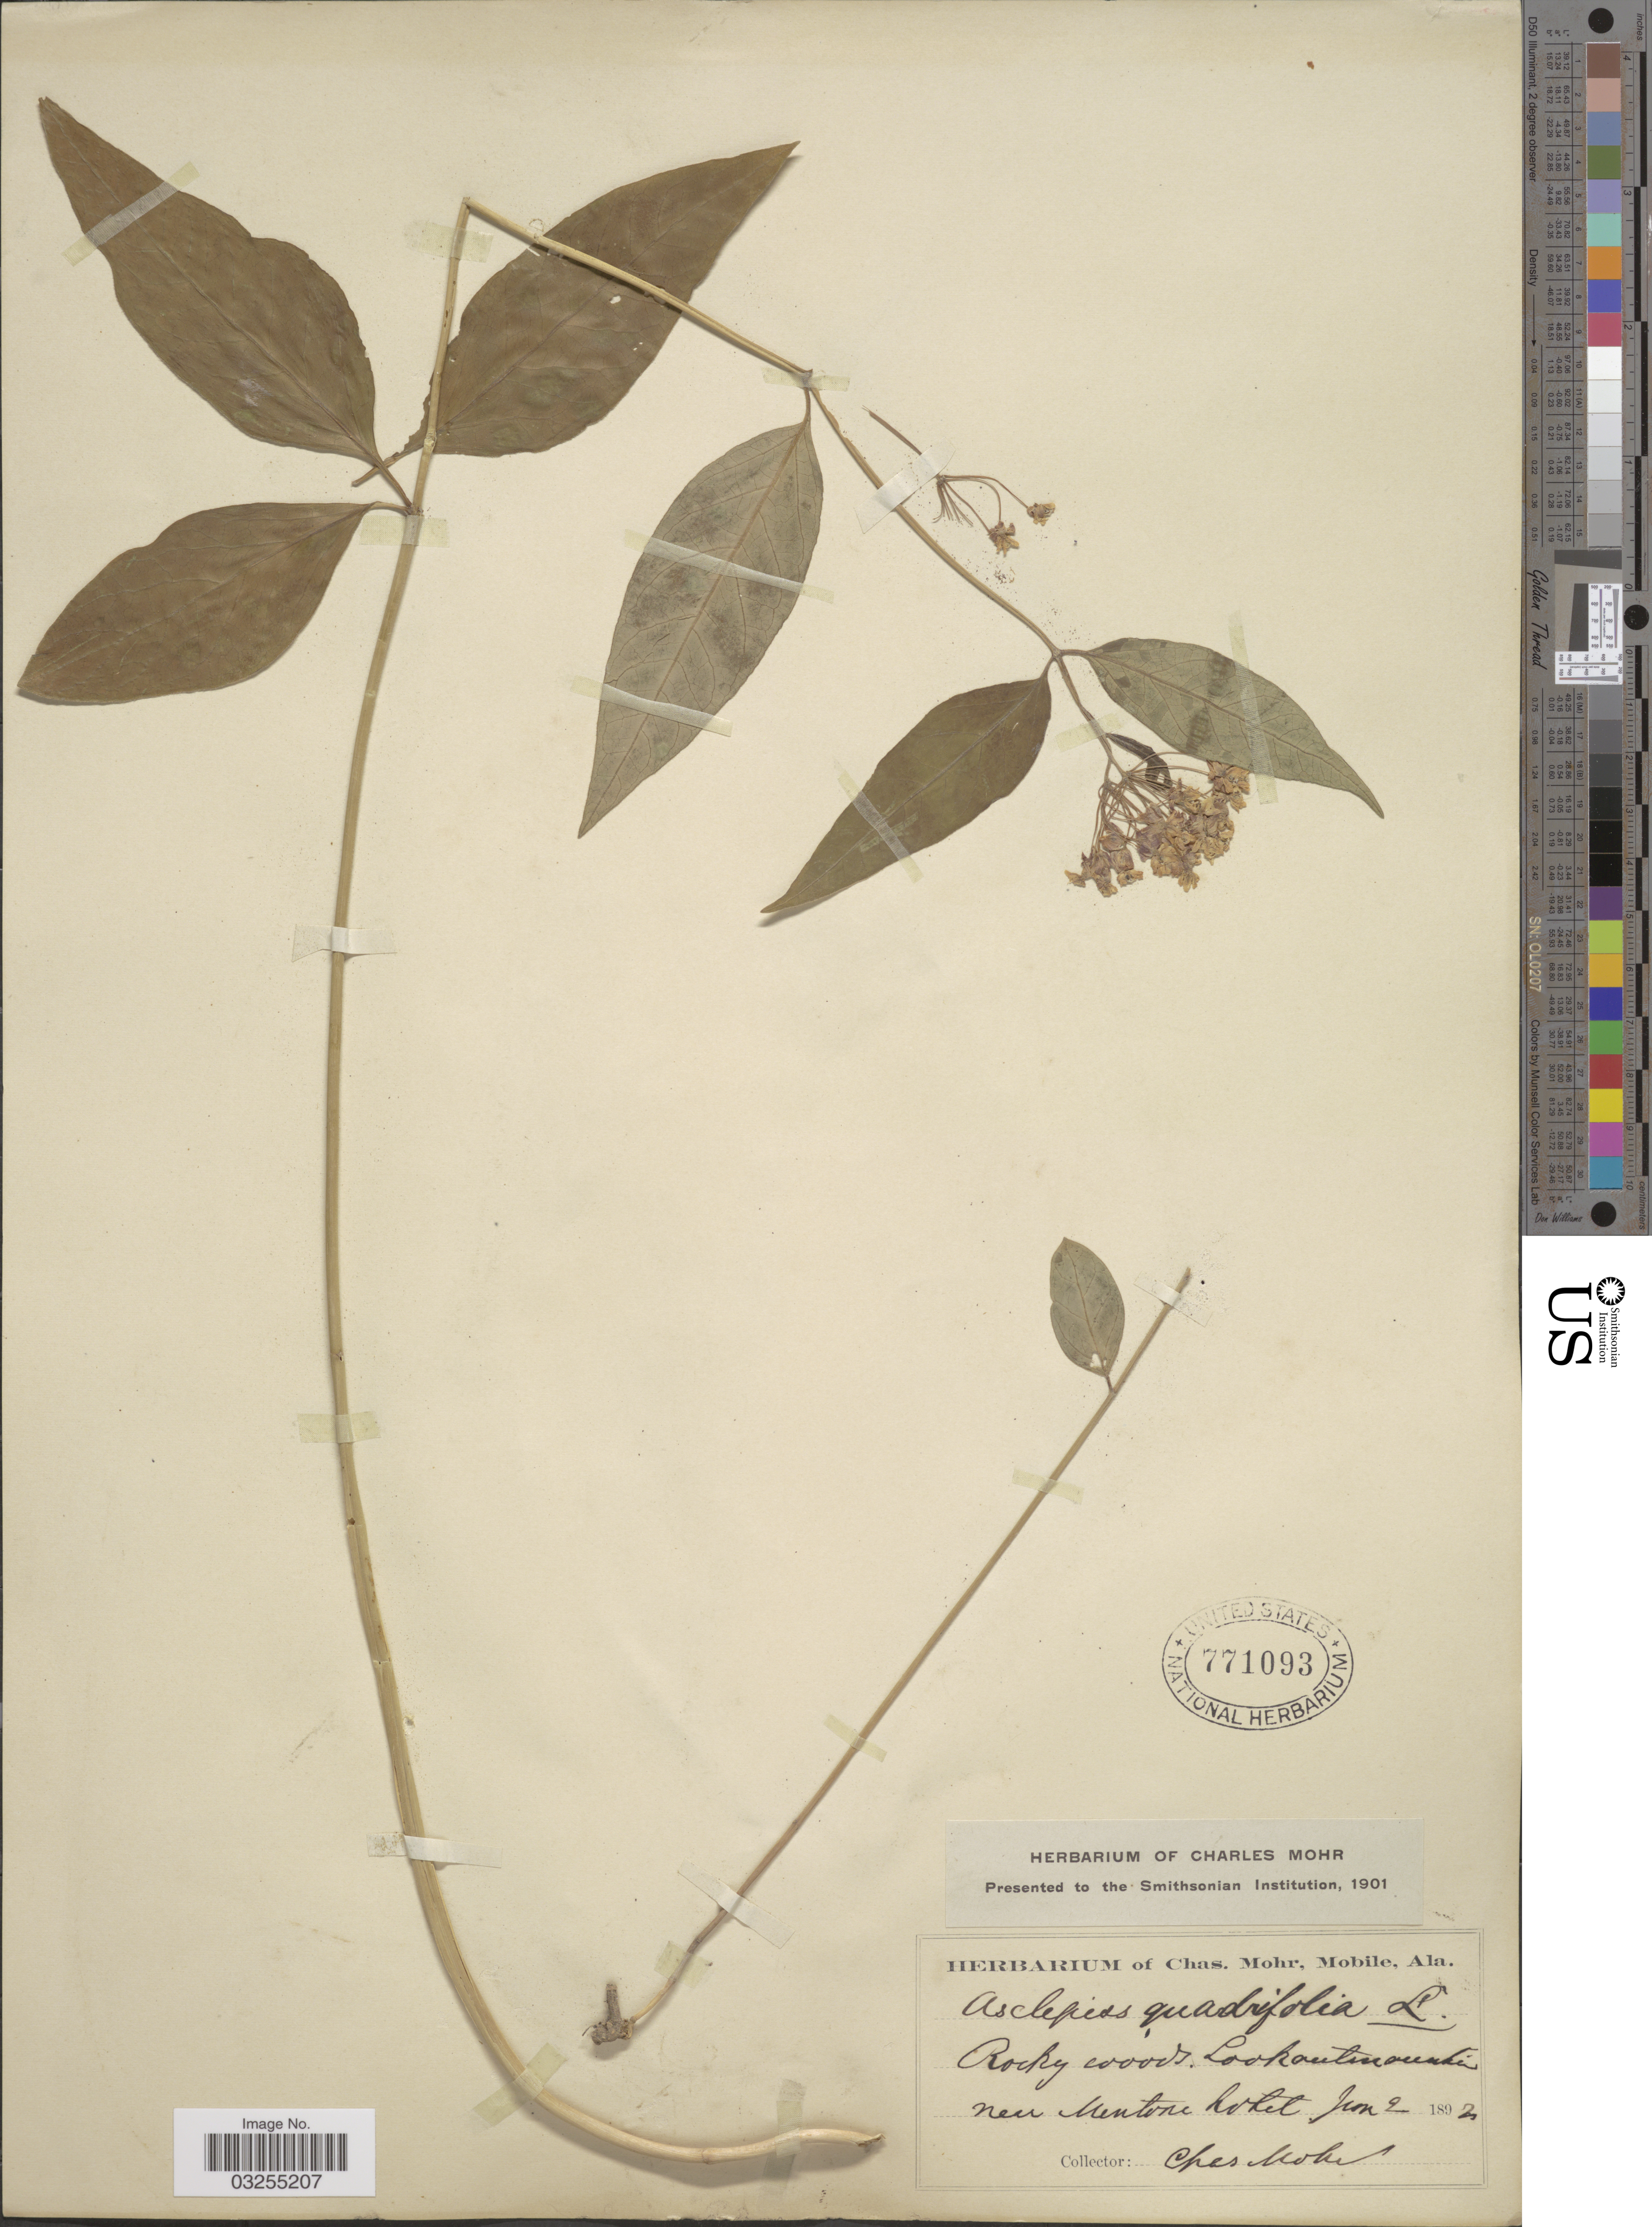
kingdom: Plantae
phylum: Tracheophyta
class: Magnoliopsida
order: Gentianales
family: Apocynaceae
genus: Asclepias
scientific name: Asclepias quadrifolia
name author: Jacq.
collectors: Mohr, C. T. (herbarium)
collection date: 1892-06-02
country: United States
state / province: Alabama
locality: Lookout mountain near Mentone hotel.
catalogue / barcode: US 771093